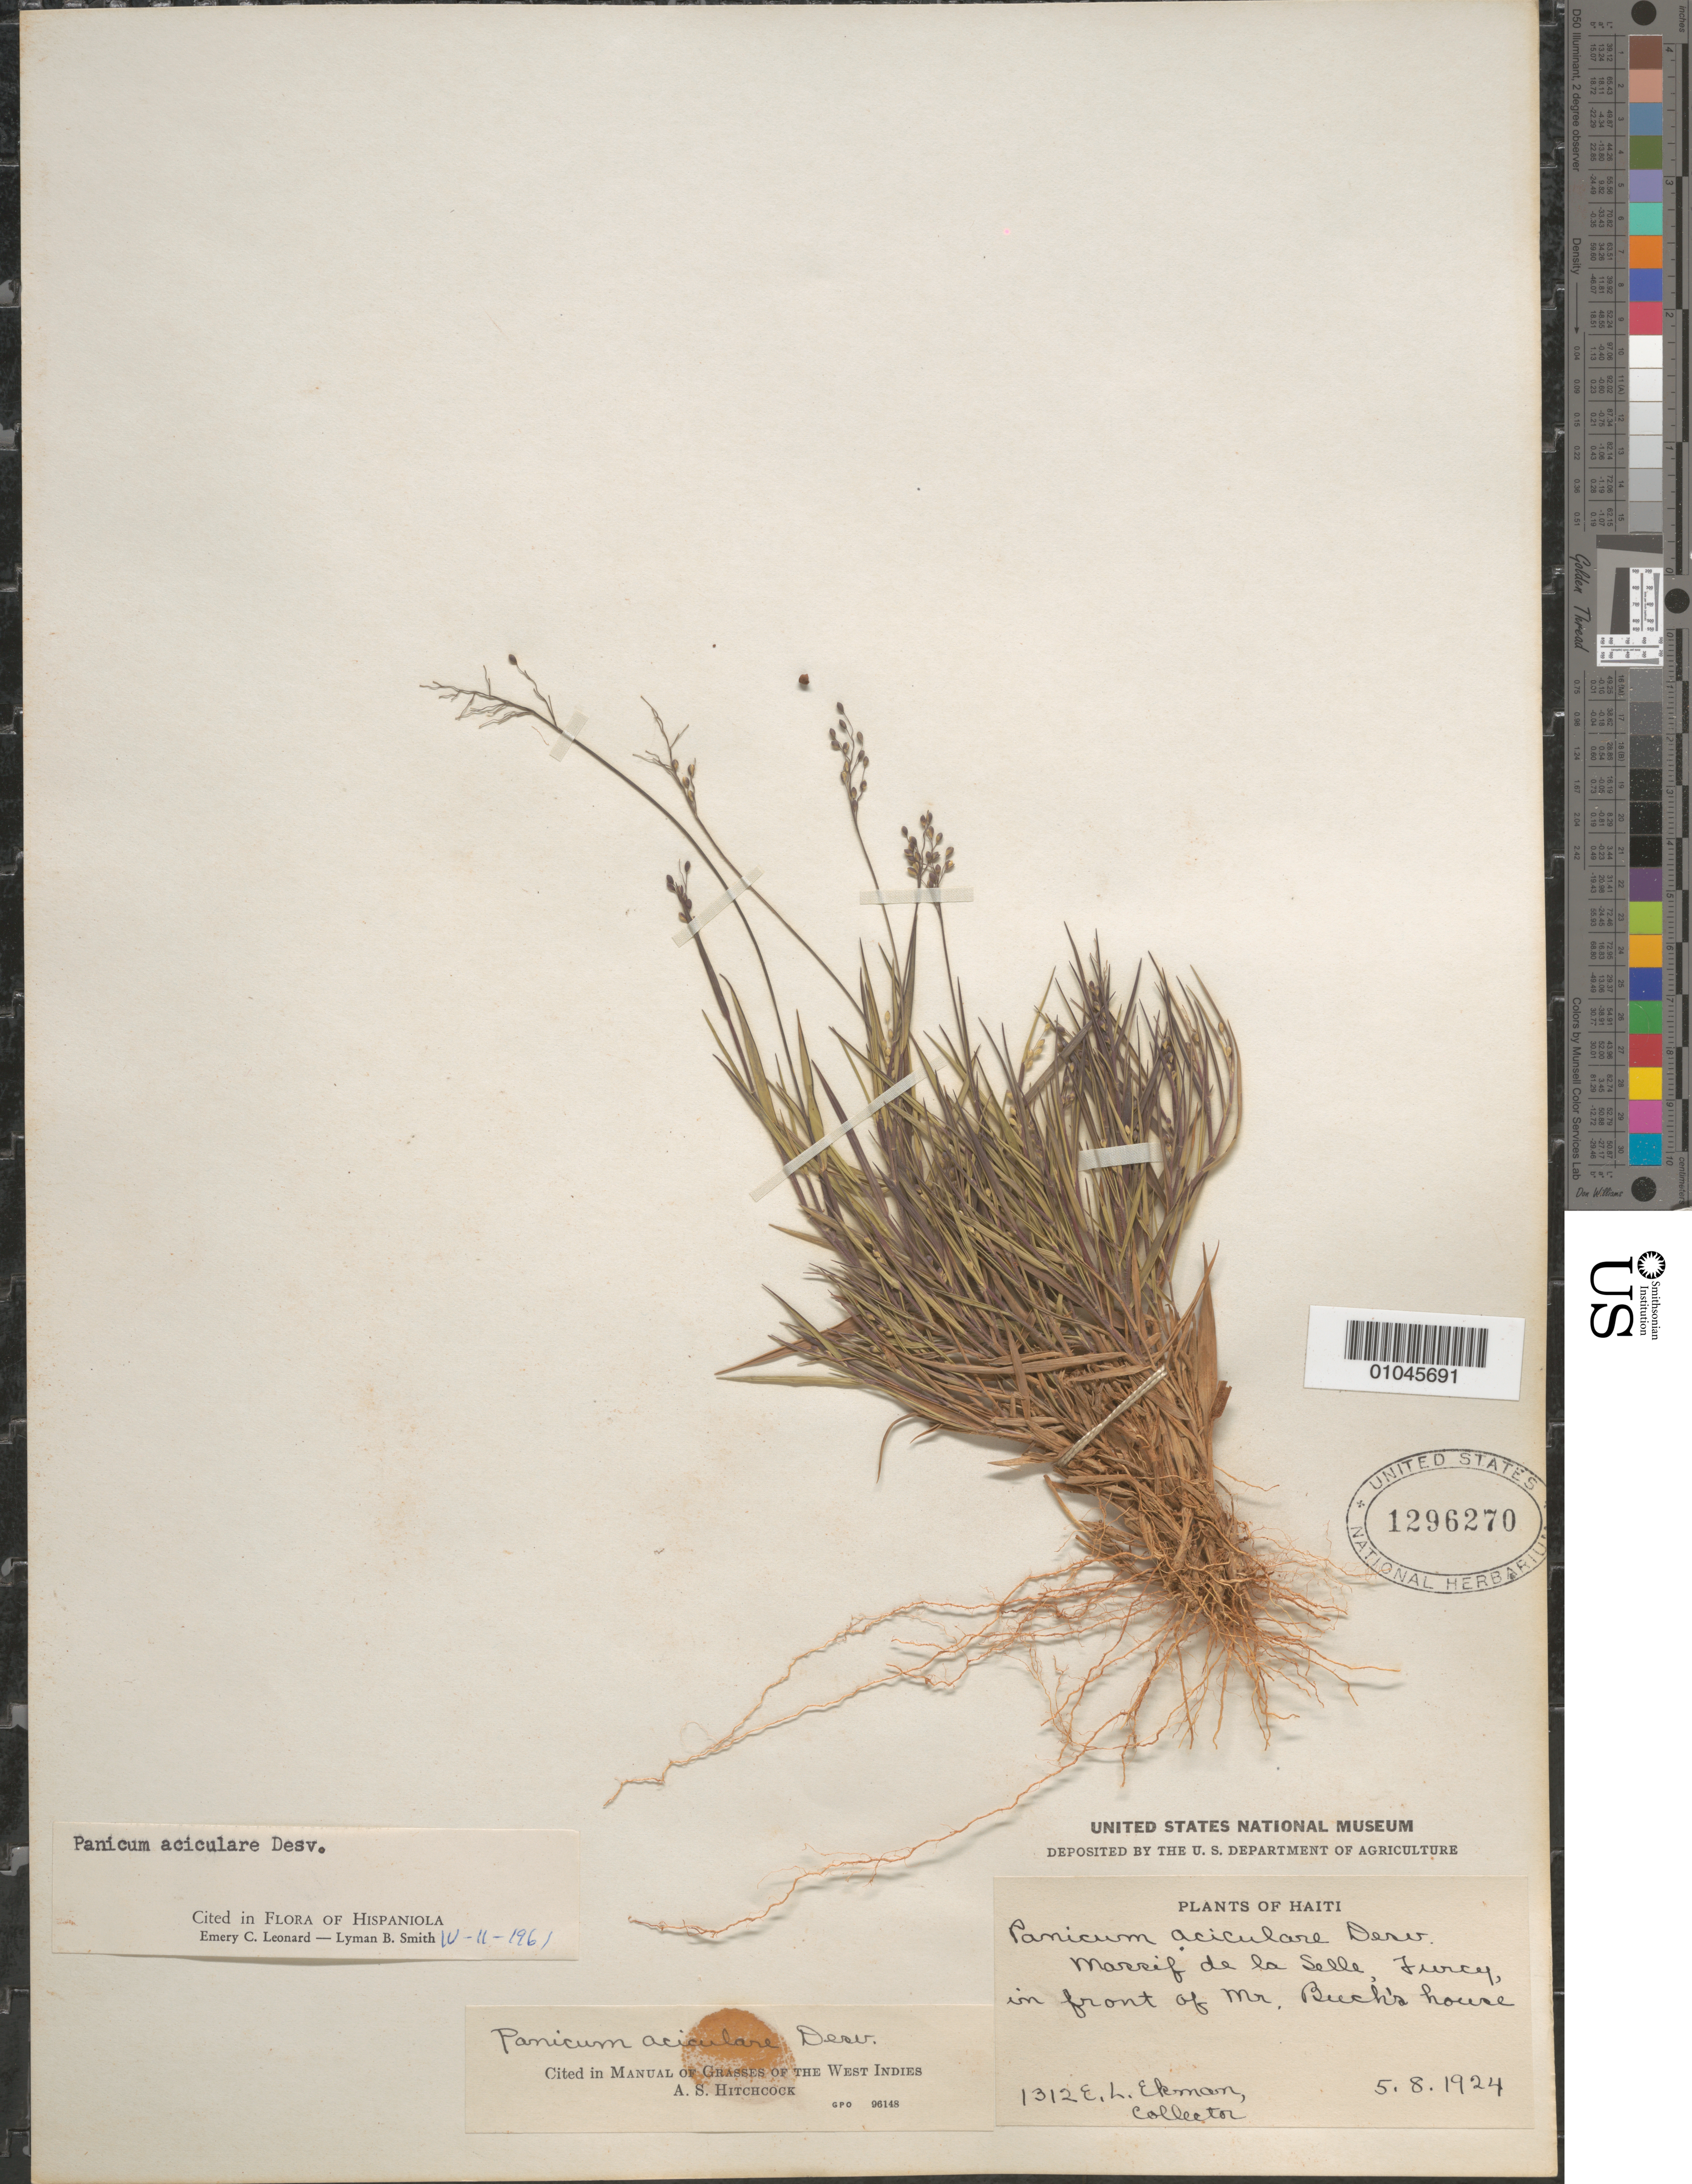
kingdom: Plantae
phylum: Tracheophyta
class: Liliopsida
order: Poales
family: Poaceae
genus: Panicum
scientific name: Panicum aciculare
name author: Desv. ex Poir.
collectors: E. L. Ekman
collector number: H 1312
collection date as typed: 05 Aug 1924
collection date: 1924-08-05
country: Haiti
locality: Marrif de la selle, in front of Mr. Buck's house.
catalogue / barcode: US 1296270